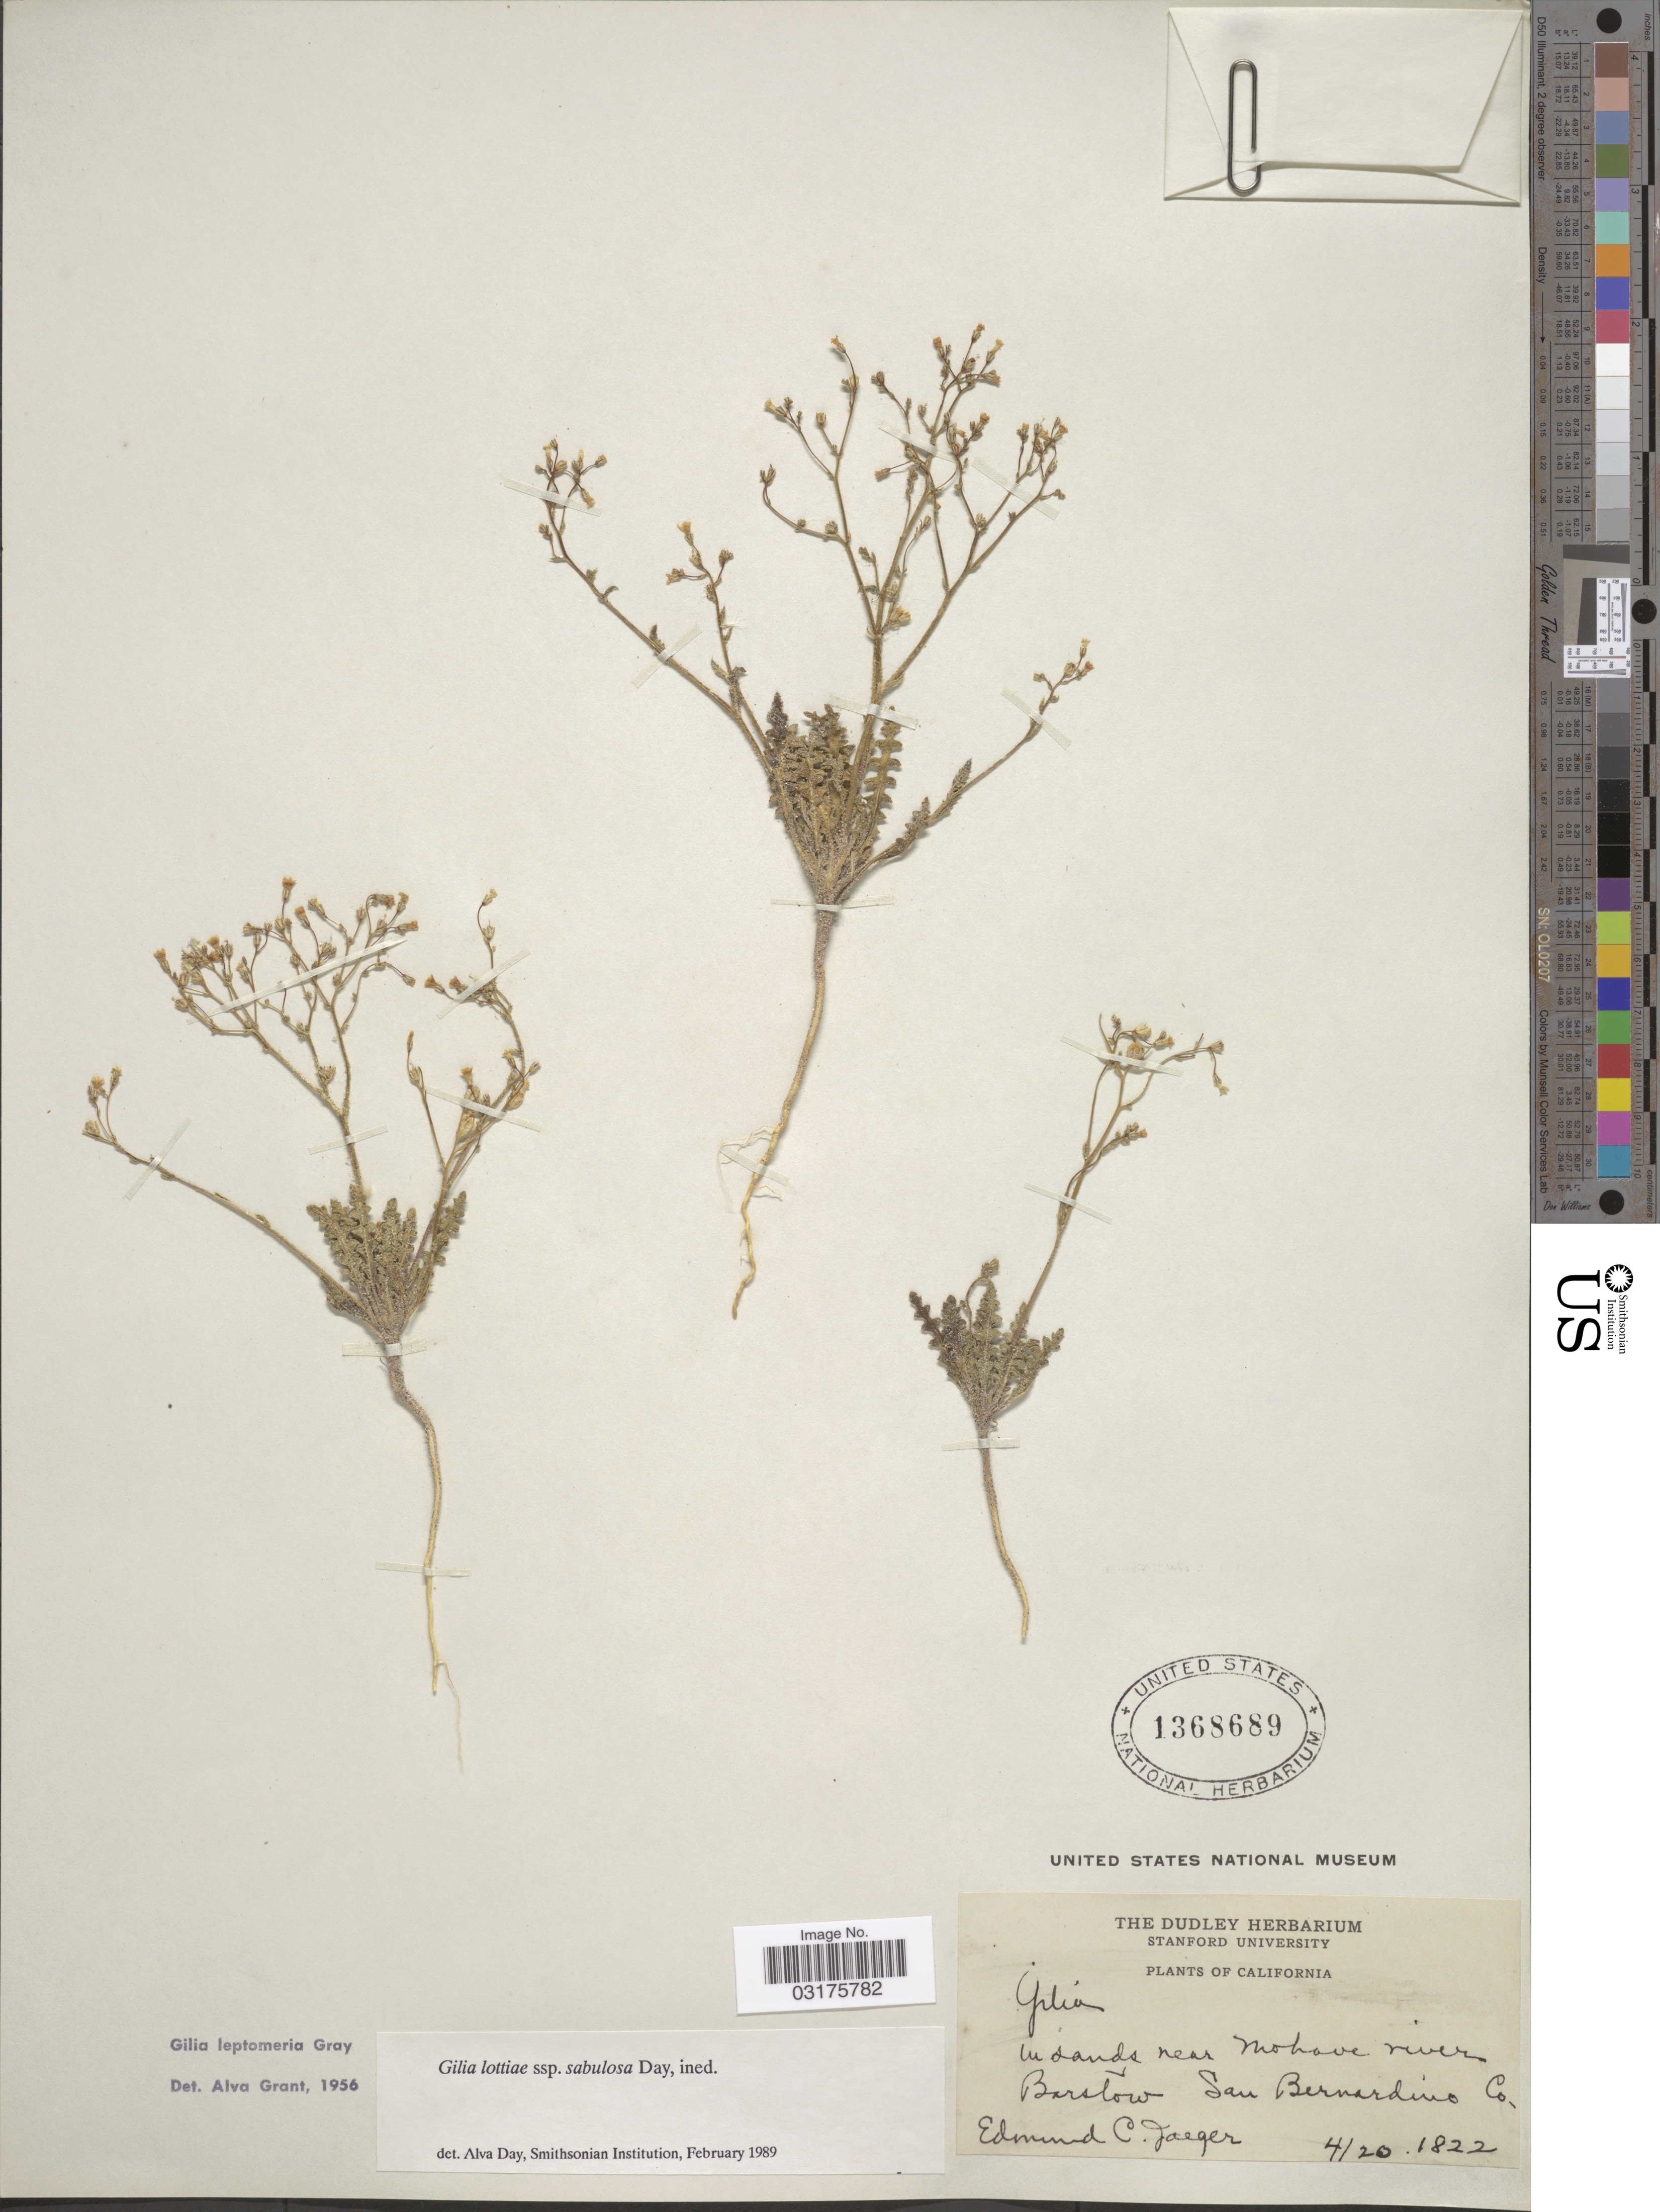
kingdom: Plantae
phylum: Tracheophyta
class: Magnoliopsida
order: Ericales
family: Polemoniaceae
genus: Aliciella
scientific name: Aliciella leptomeria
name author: (A. Gray) J.M. Porter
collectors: E. Jaeger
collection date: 1822-04-20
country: United States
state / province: Nevada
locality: Near Mohave river Barslow San Bernardino Co.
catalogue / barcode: US 1368689